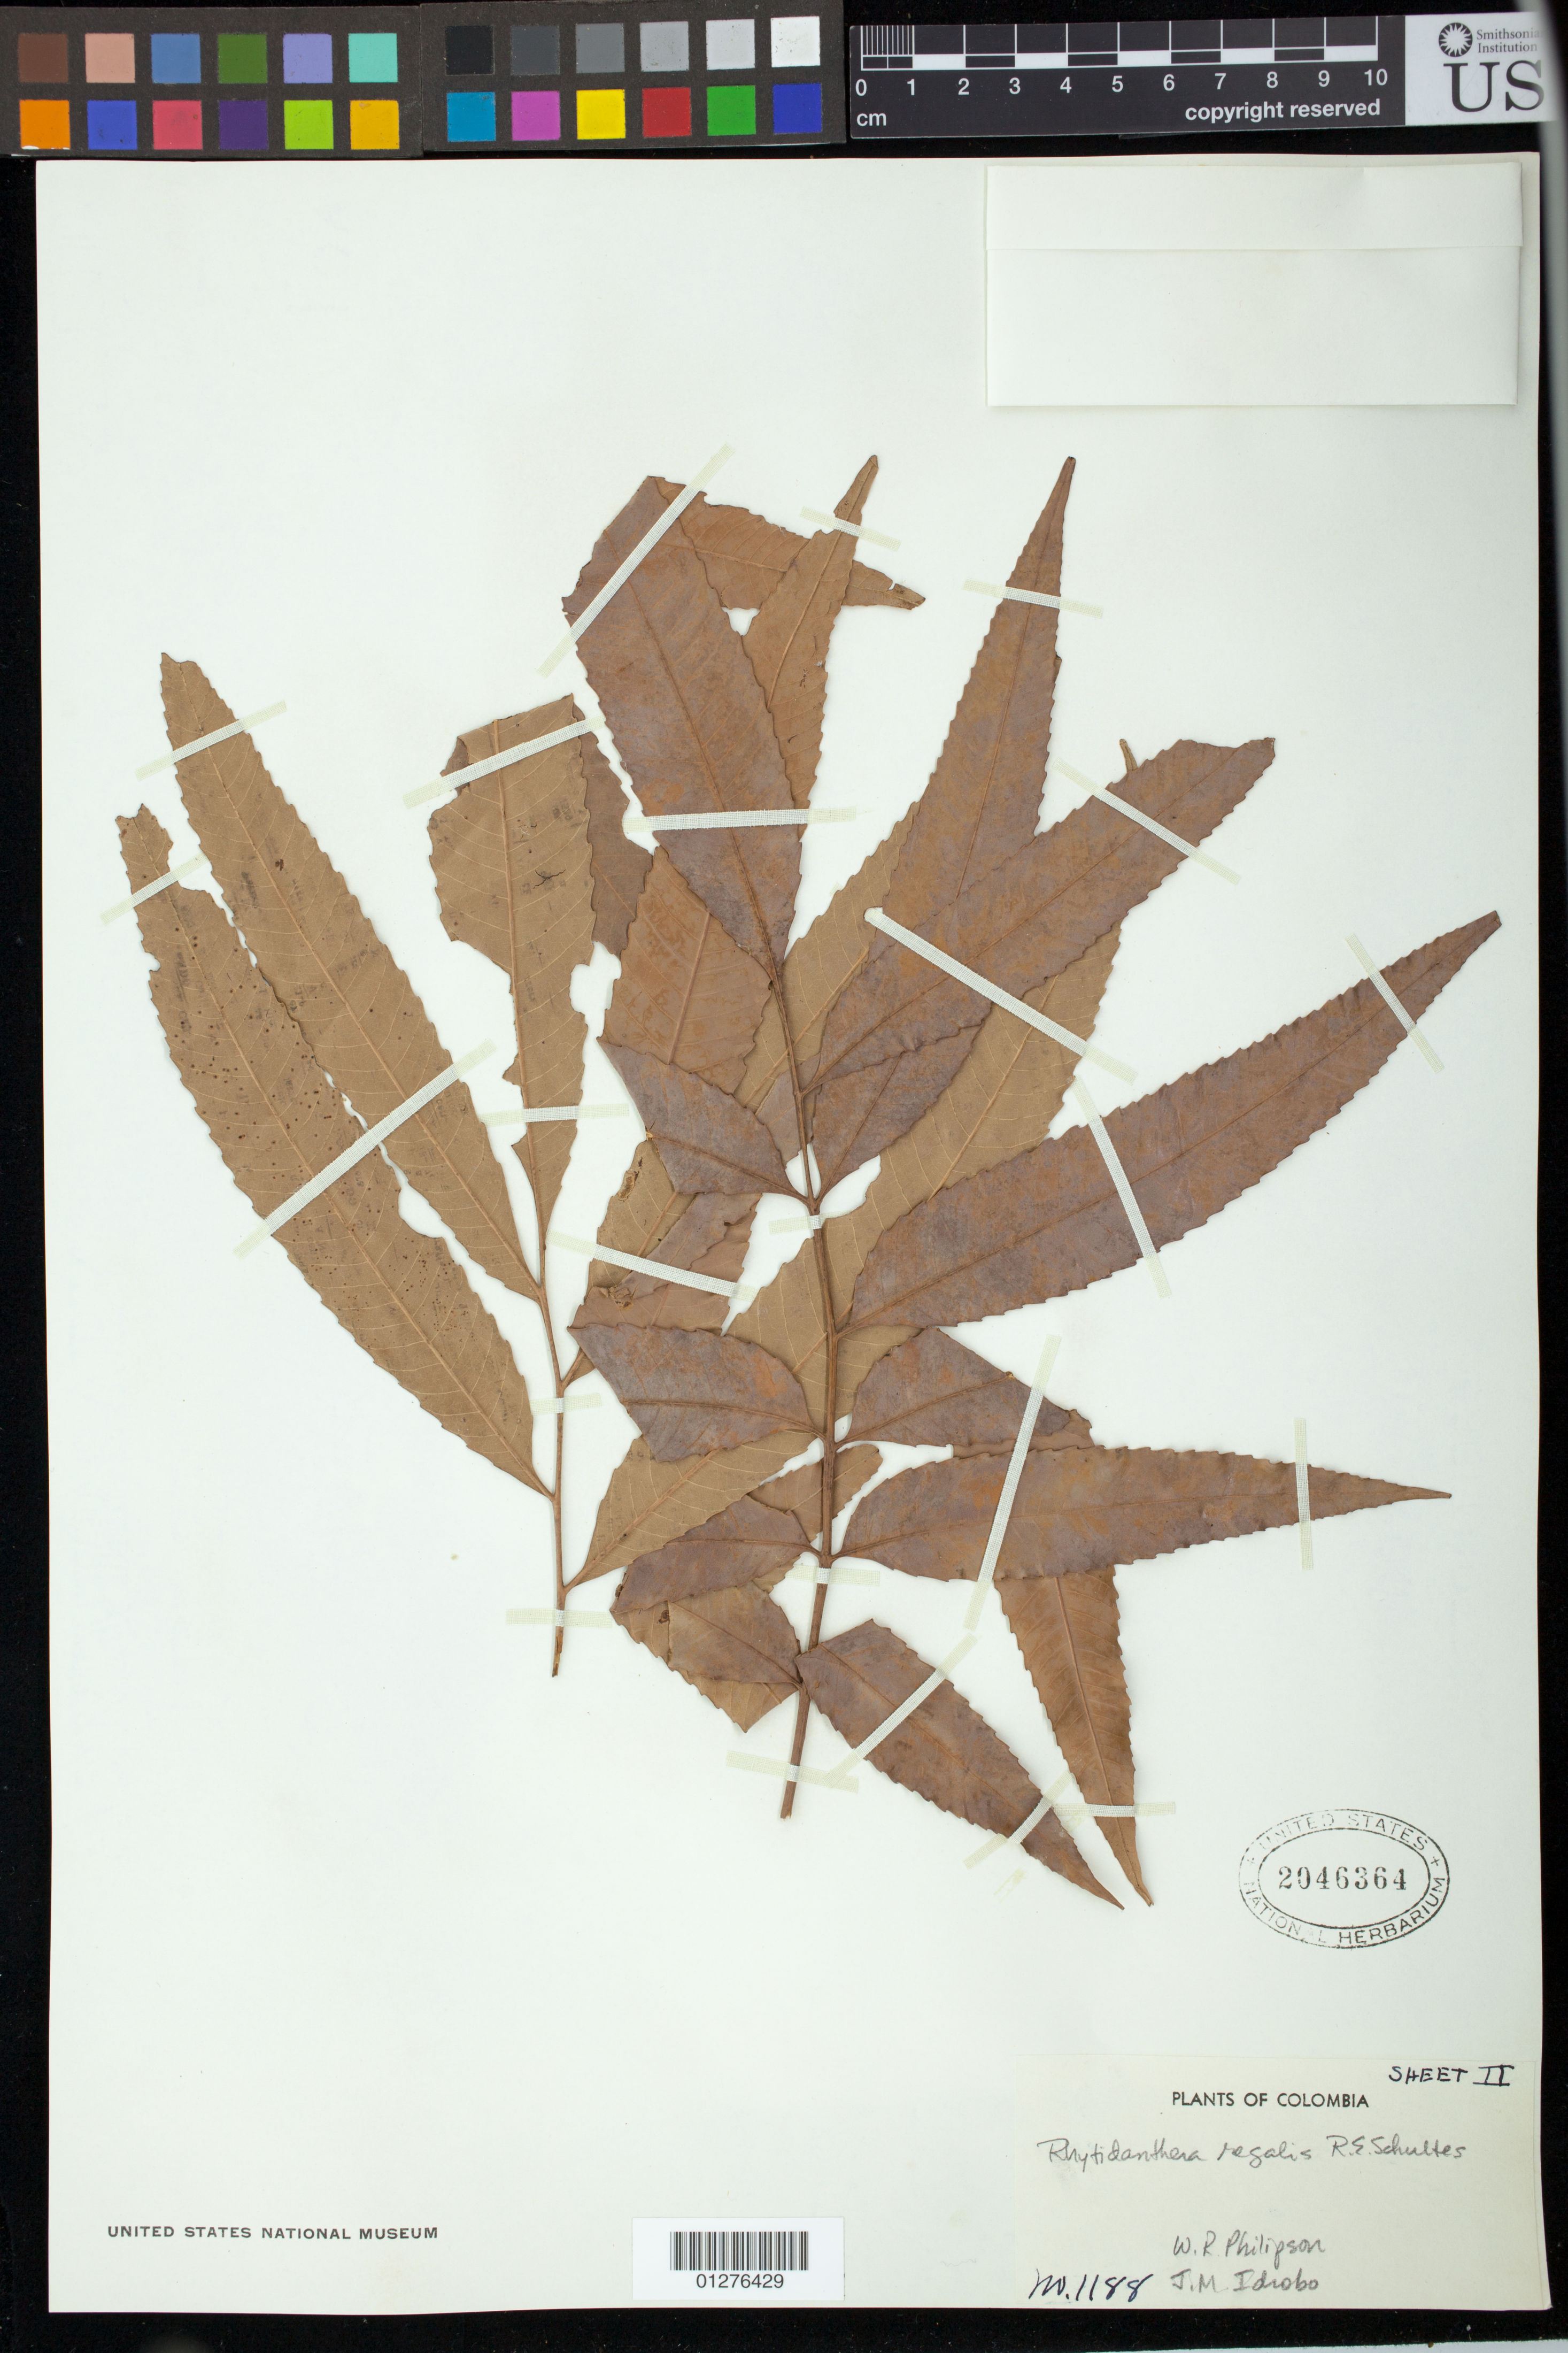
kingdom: Plantae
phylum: Tracheophyta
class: Magnoliopsida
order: Malpighiales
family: Ochnaceae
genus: Rhytidanthera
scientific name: Rhytidanthera regalis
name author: R.E. Schult.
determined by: Reinales, Sandra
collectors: J. M. Idrobo & R. E. Schultes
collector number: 1188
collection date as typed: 22 Jan 1951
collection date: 1951-01-22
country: Colombia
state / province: Meta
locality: Cordillera la Macarena (extreme NE), Macizo Renjifo, E slopes; Colina el Pesebre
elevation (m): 600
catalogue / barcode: US 2046364